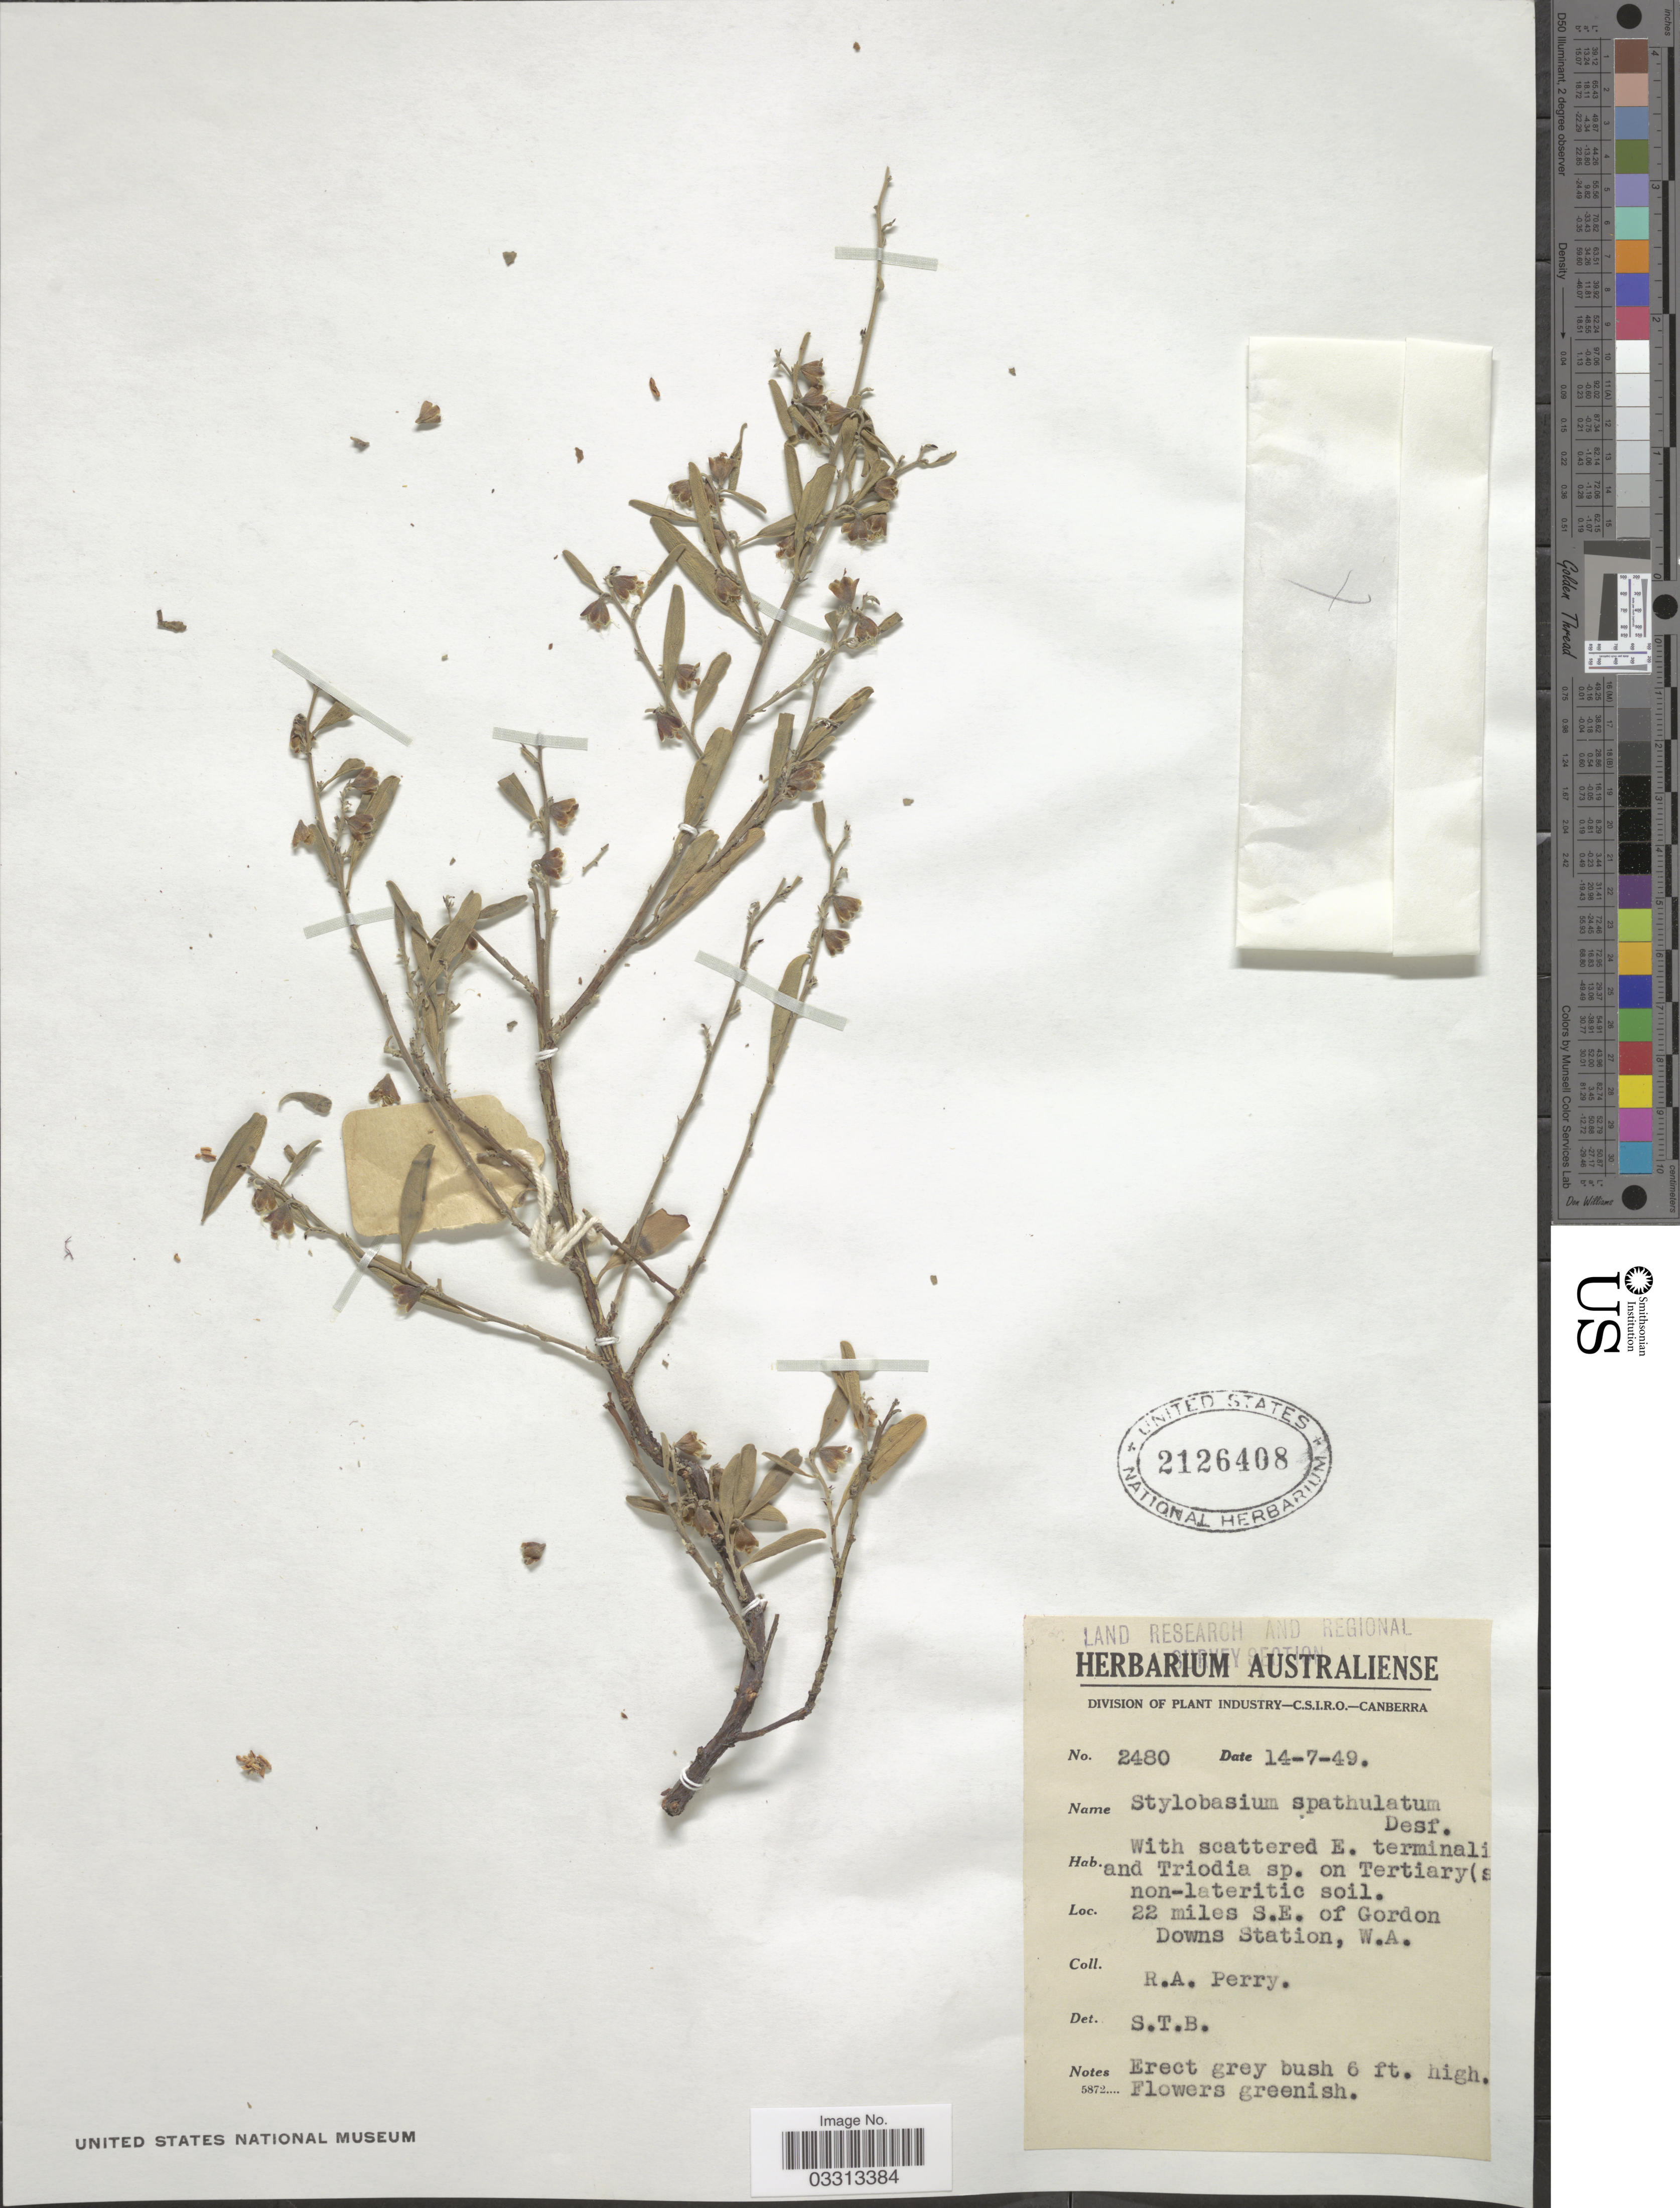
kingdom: Plantae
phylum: Tracheophyta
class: Magnoliopsida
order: Fabales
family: Surianaceae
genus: Stylobasium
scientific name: Stylobasium spathulatum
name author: Desf.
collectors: Perry, R. A.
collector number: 2480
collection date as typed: Transcribed d/m/y: 14/7/49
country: Australia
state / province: Western Australia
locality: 22 miles S. E. of Gordon Downs Station, W. A.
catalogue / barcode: US 2126408